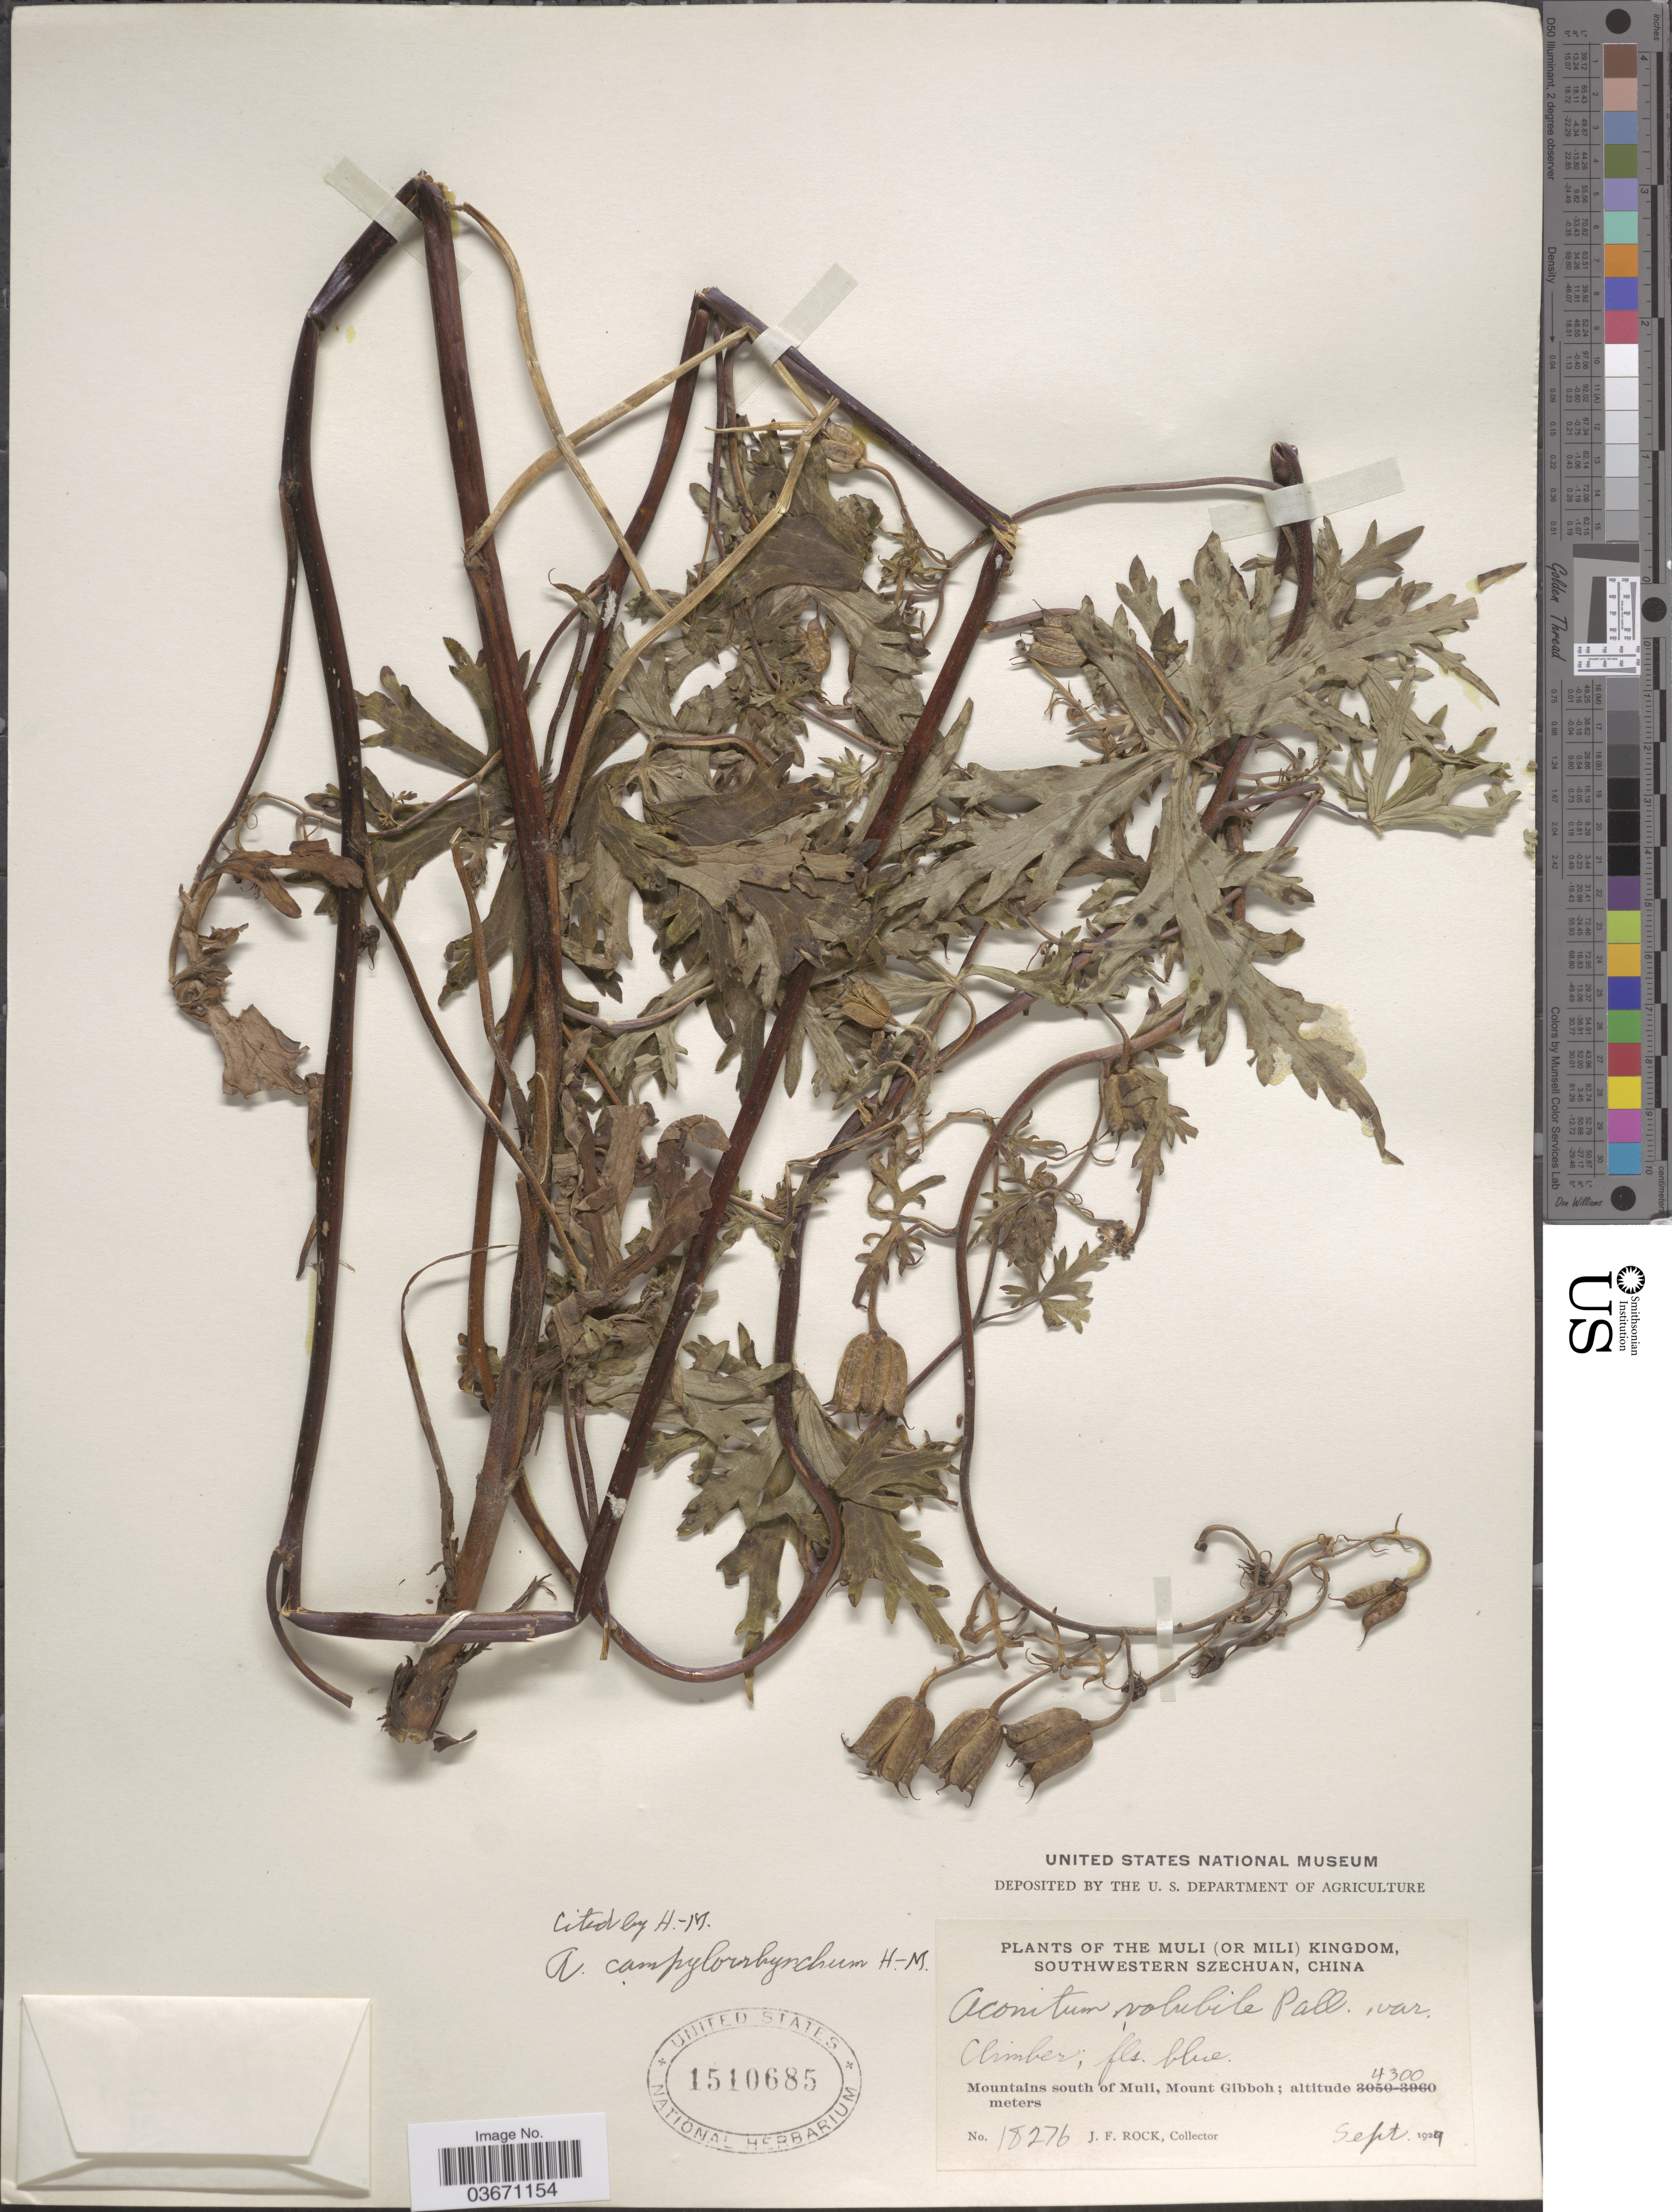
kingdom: Plantae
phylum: Tracheophyta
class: Magnoliopsida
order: Ranunculales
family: Ranunculaceae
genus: Aconitum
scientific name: Aconitum campylorrhynchum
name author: Hand.-Mazz.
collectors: J. Rock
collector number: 18276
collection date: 1924-09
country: China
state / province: Sichuan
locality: The Muli (or Mili) Kingdom, Southwestern Szechuan. Mountains south of Muli, Mount Gibboh.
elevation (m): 4300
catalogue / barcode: US 1510685